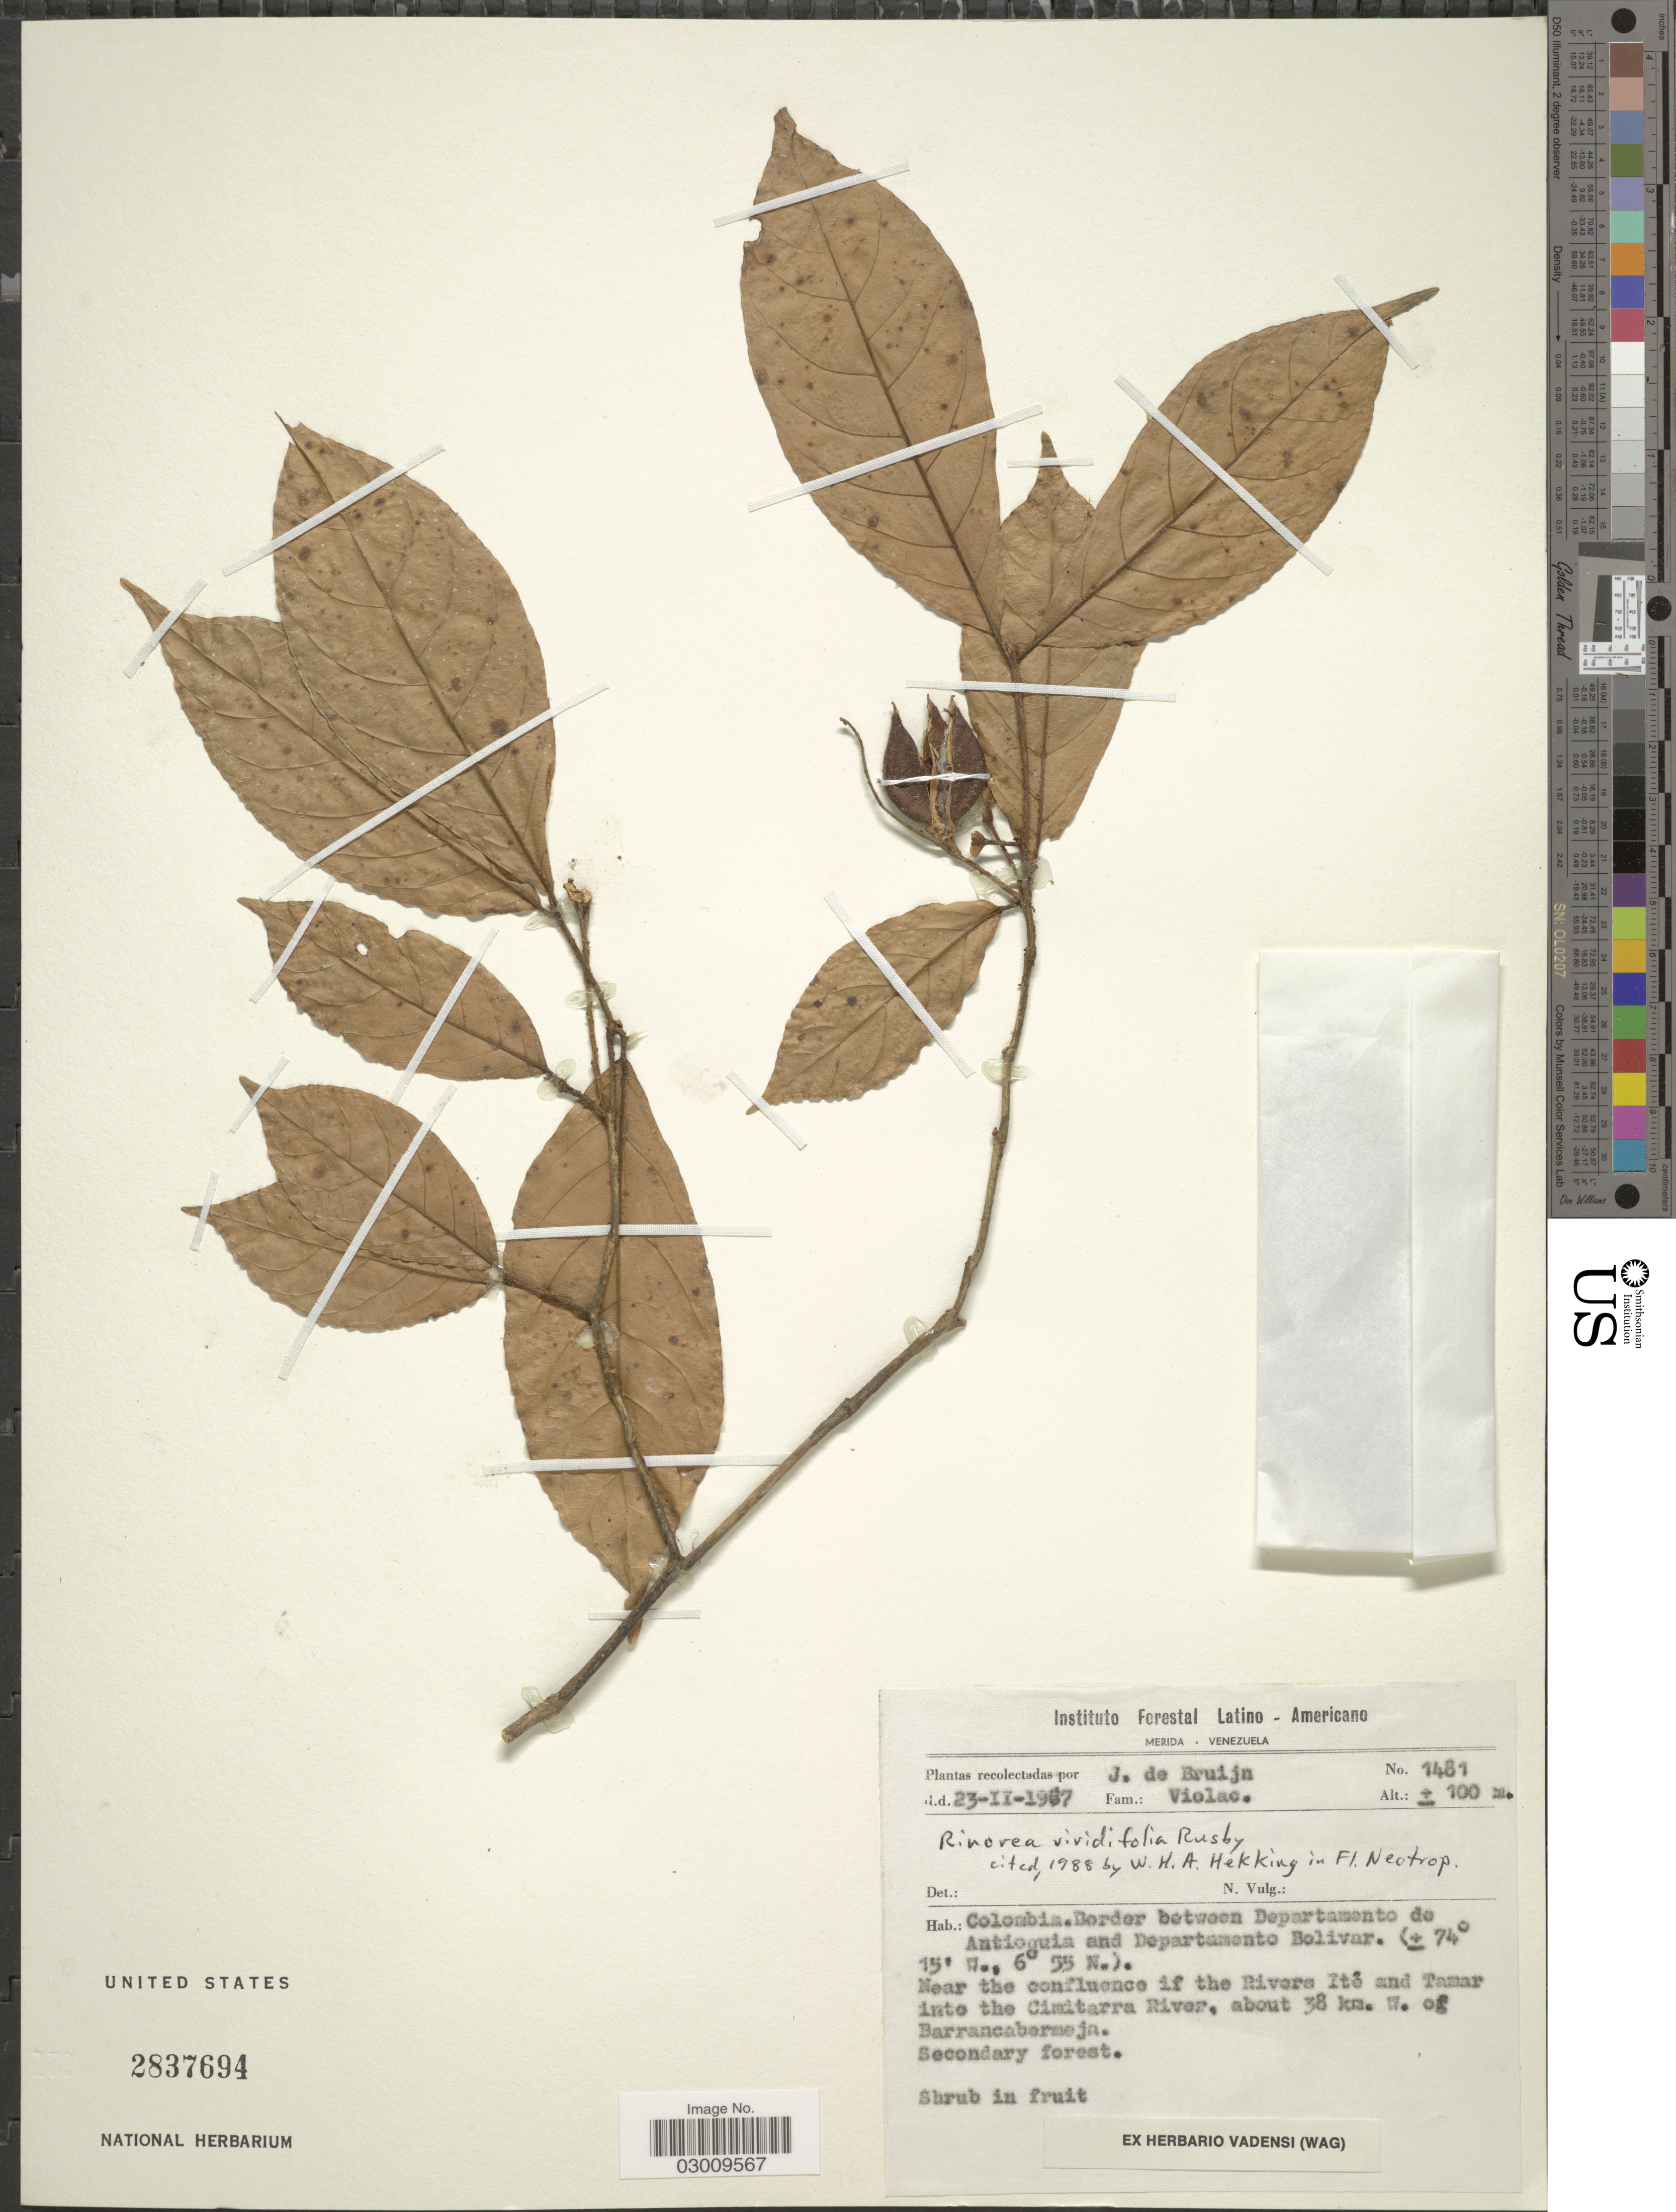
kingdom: Plantae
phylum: Tracheophyta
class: Magnoliopsida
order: Malpighiales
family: Violaceae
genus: Rinorea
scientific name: Rinorea viridifolia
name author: Rusby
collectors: J. Bruijn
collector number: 1481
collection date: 1967-02-23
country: Colombia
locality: Border between Departamento de Antioquia and Departamento Bolivar. Near the confluence of the Rivers Ité and Tamar into the Cimitarra River, about 38 km. W. of Barrancabermeja.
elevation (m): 100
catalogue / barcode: US 2837694